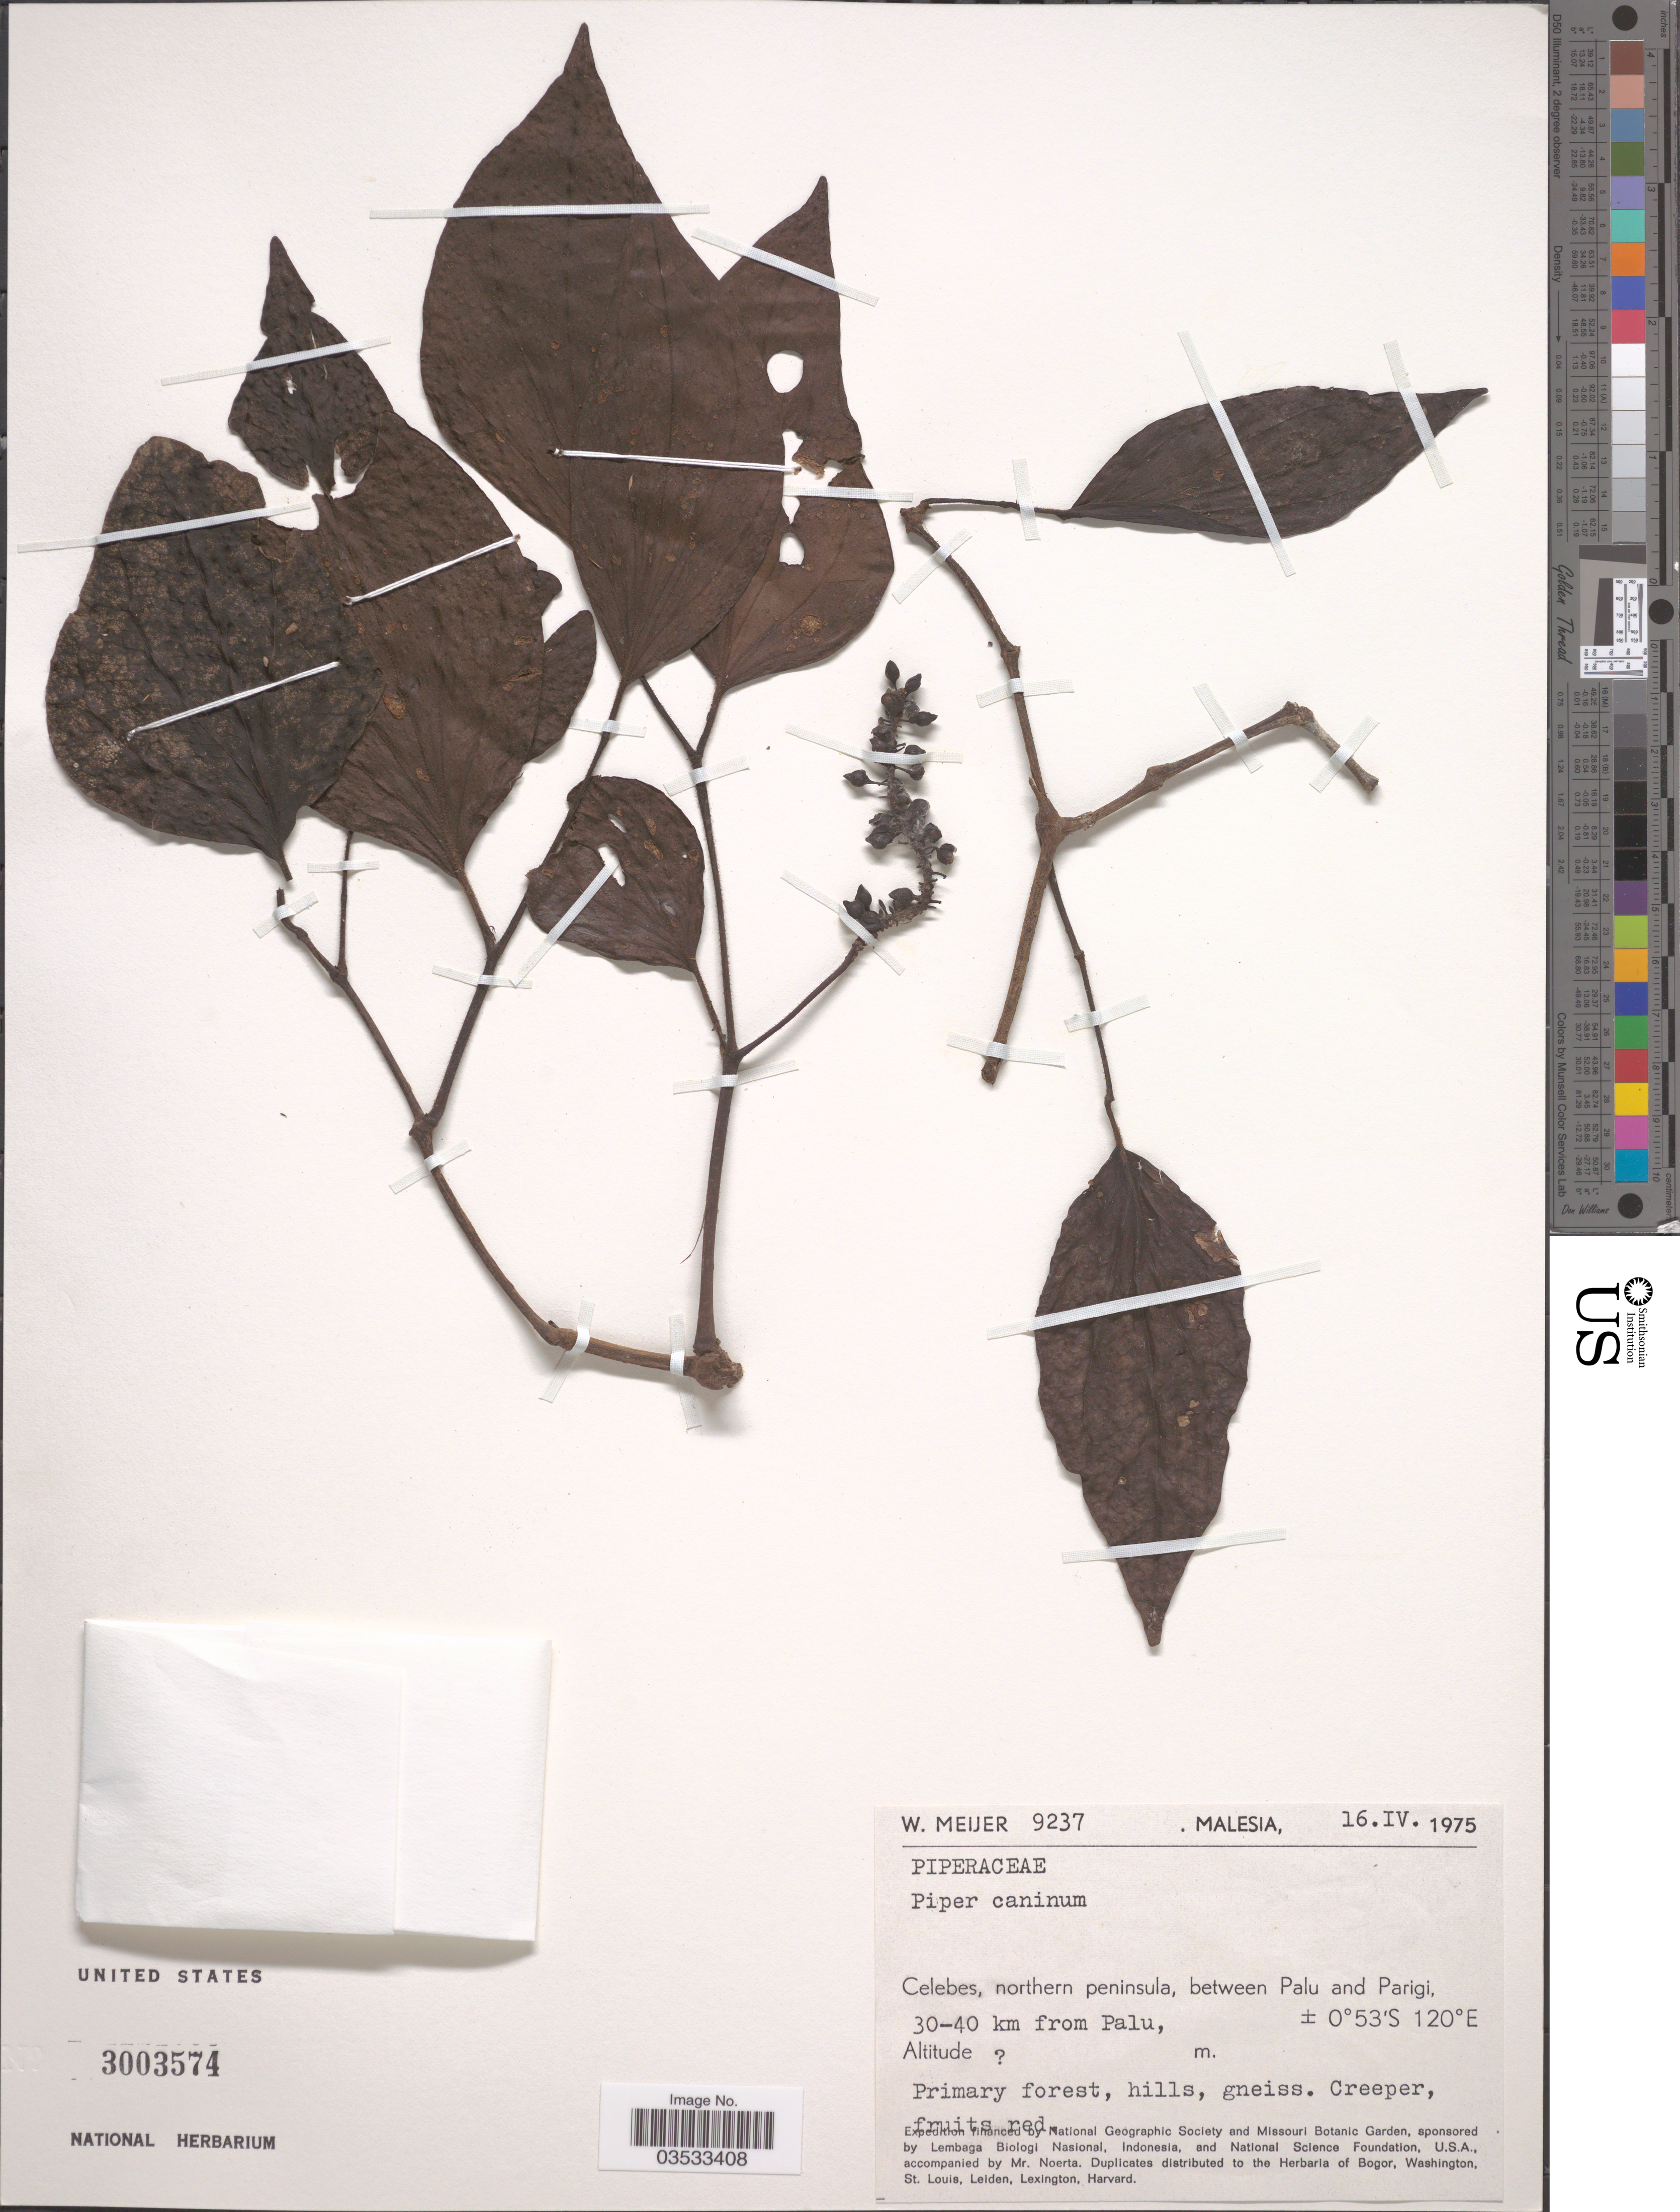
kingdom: Plantae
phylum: Tracheophyta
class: Magnoliopsida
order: Piperales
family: Piperaceae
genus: Piper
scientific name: Piper caninum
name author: Blume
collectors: W. Meijer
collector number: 9237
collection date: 1975-04-16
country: Malaysia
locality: Malesia. Celebes, northern peninsula, between Palu and Parigi, 30-40 km from Palu.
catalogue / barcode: US 3003574